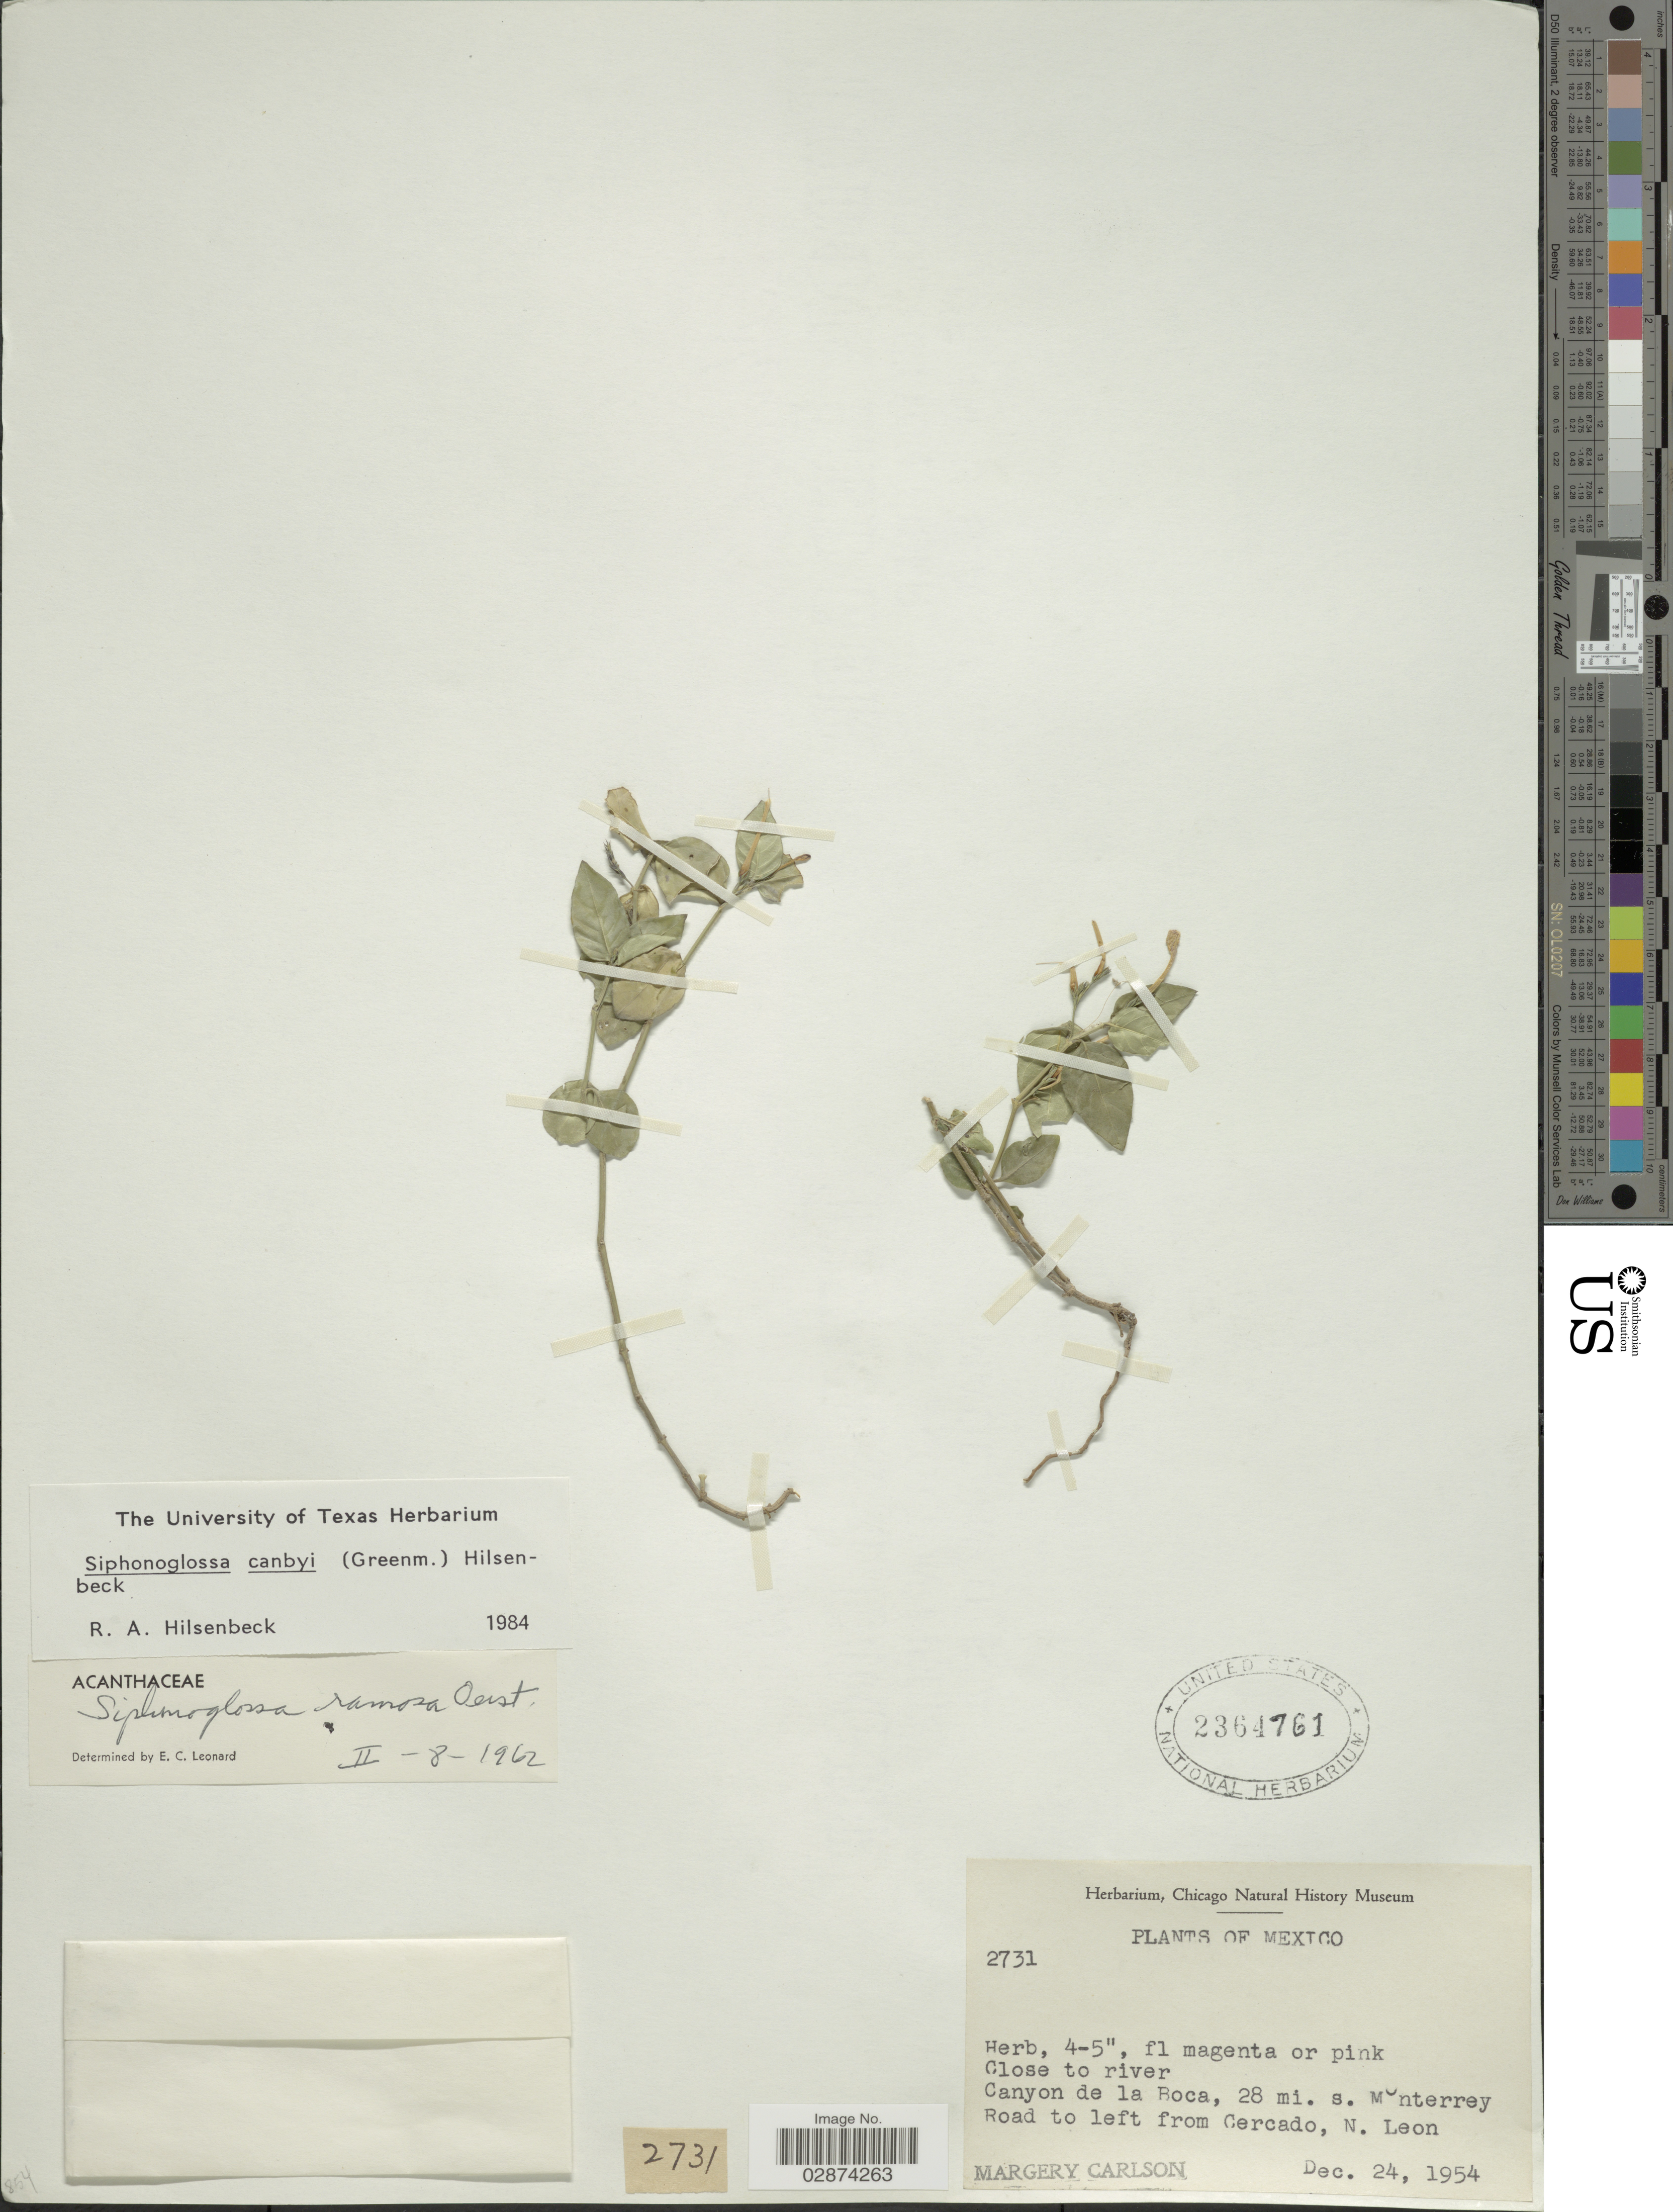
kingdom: Plantae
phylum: Tracheophyta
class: Magnoliopsida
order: Lamiales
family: Acanthaceae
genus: Justicia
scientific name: Justicia canbyi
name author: Greenm.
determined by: Fisher, Amanda, (LOB), California State University, Long Beach (UNITED STATES)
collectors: M. C. Carlson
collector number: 2731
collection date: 1954-12-24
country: Mexico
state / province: Nuevo León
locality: Canyon de la Boca, 28 mi. s. Monterrey. Road to left from Cercado, N. Leon.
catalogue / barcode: US 2364761